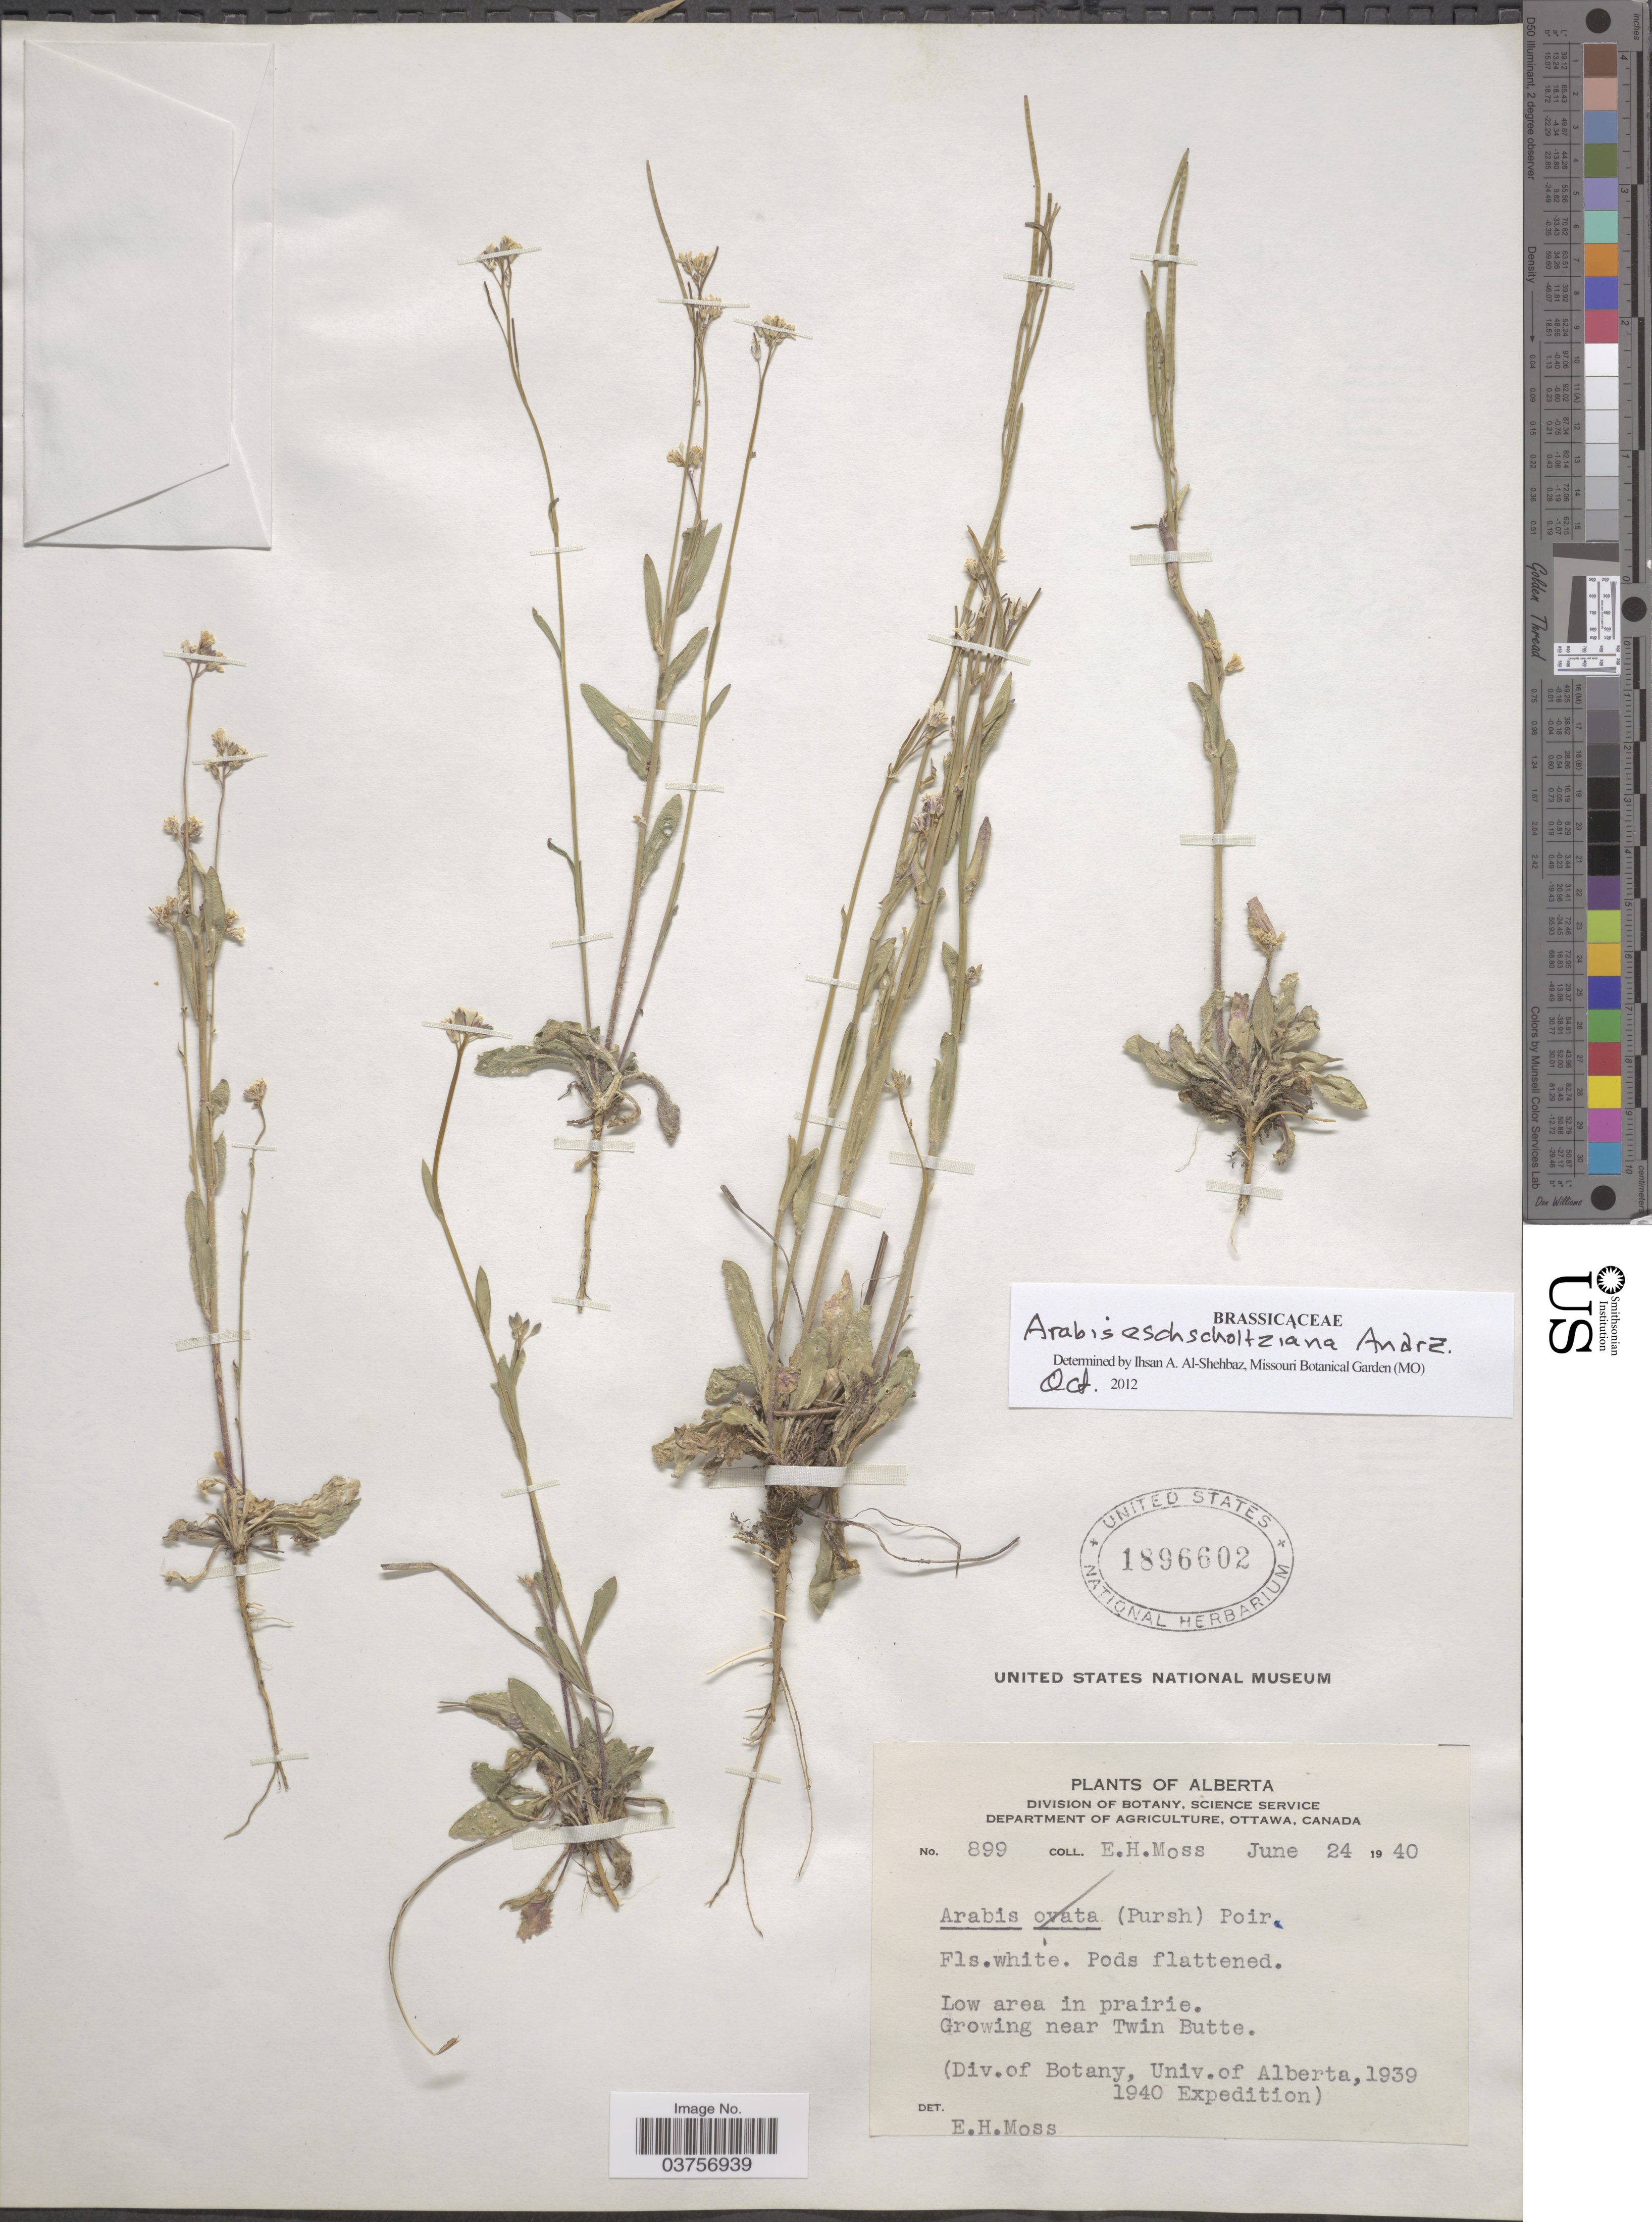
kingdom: Plantae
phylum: Tracheophyta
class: Magnoliopsida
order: Brassicales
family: Brassicaceae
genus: Arabis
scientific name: Arabis eschscholtziana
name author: Andrz.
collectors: E. Moss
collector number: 899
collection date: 1940-06-24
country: Canada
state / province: Alberta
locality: Near Twin Butte.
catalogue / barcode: US 1896602